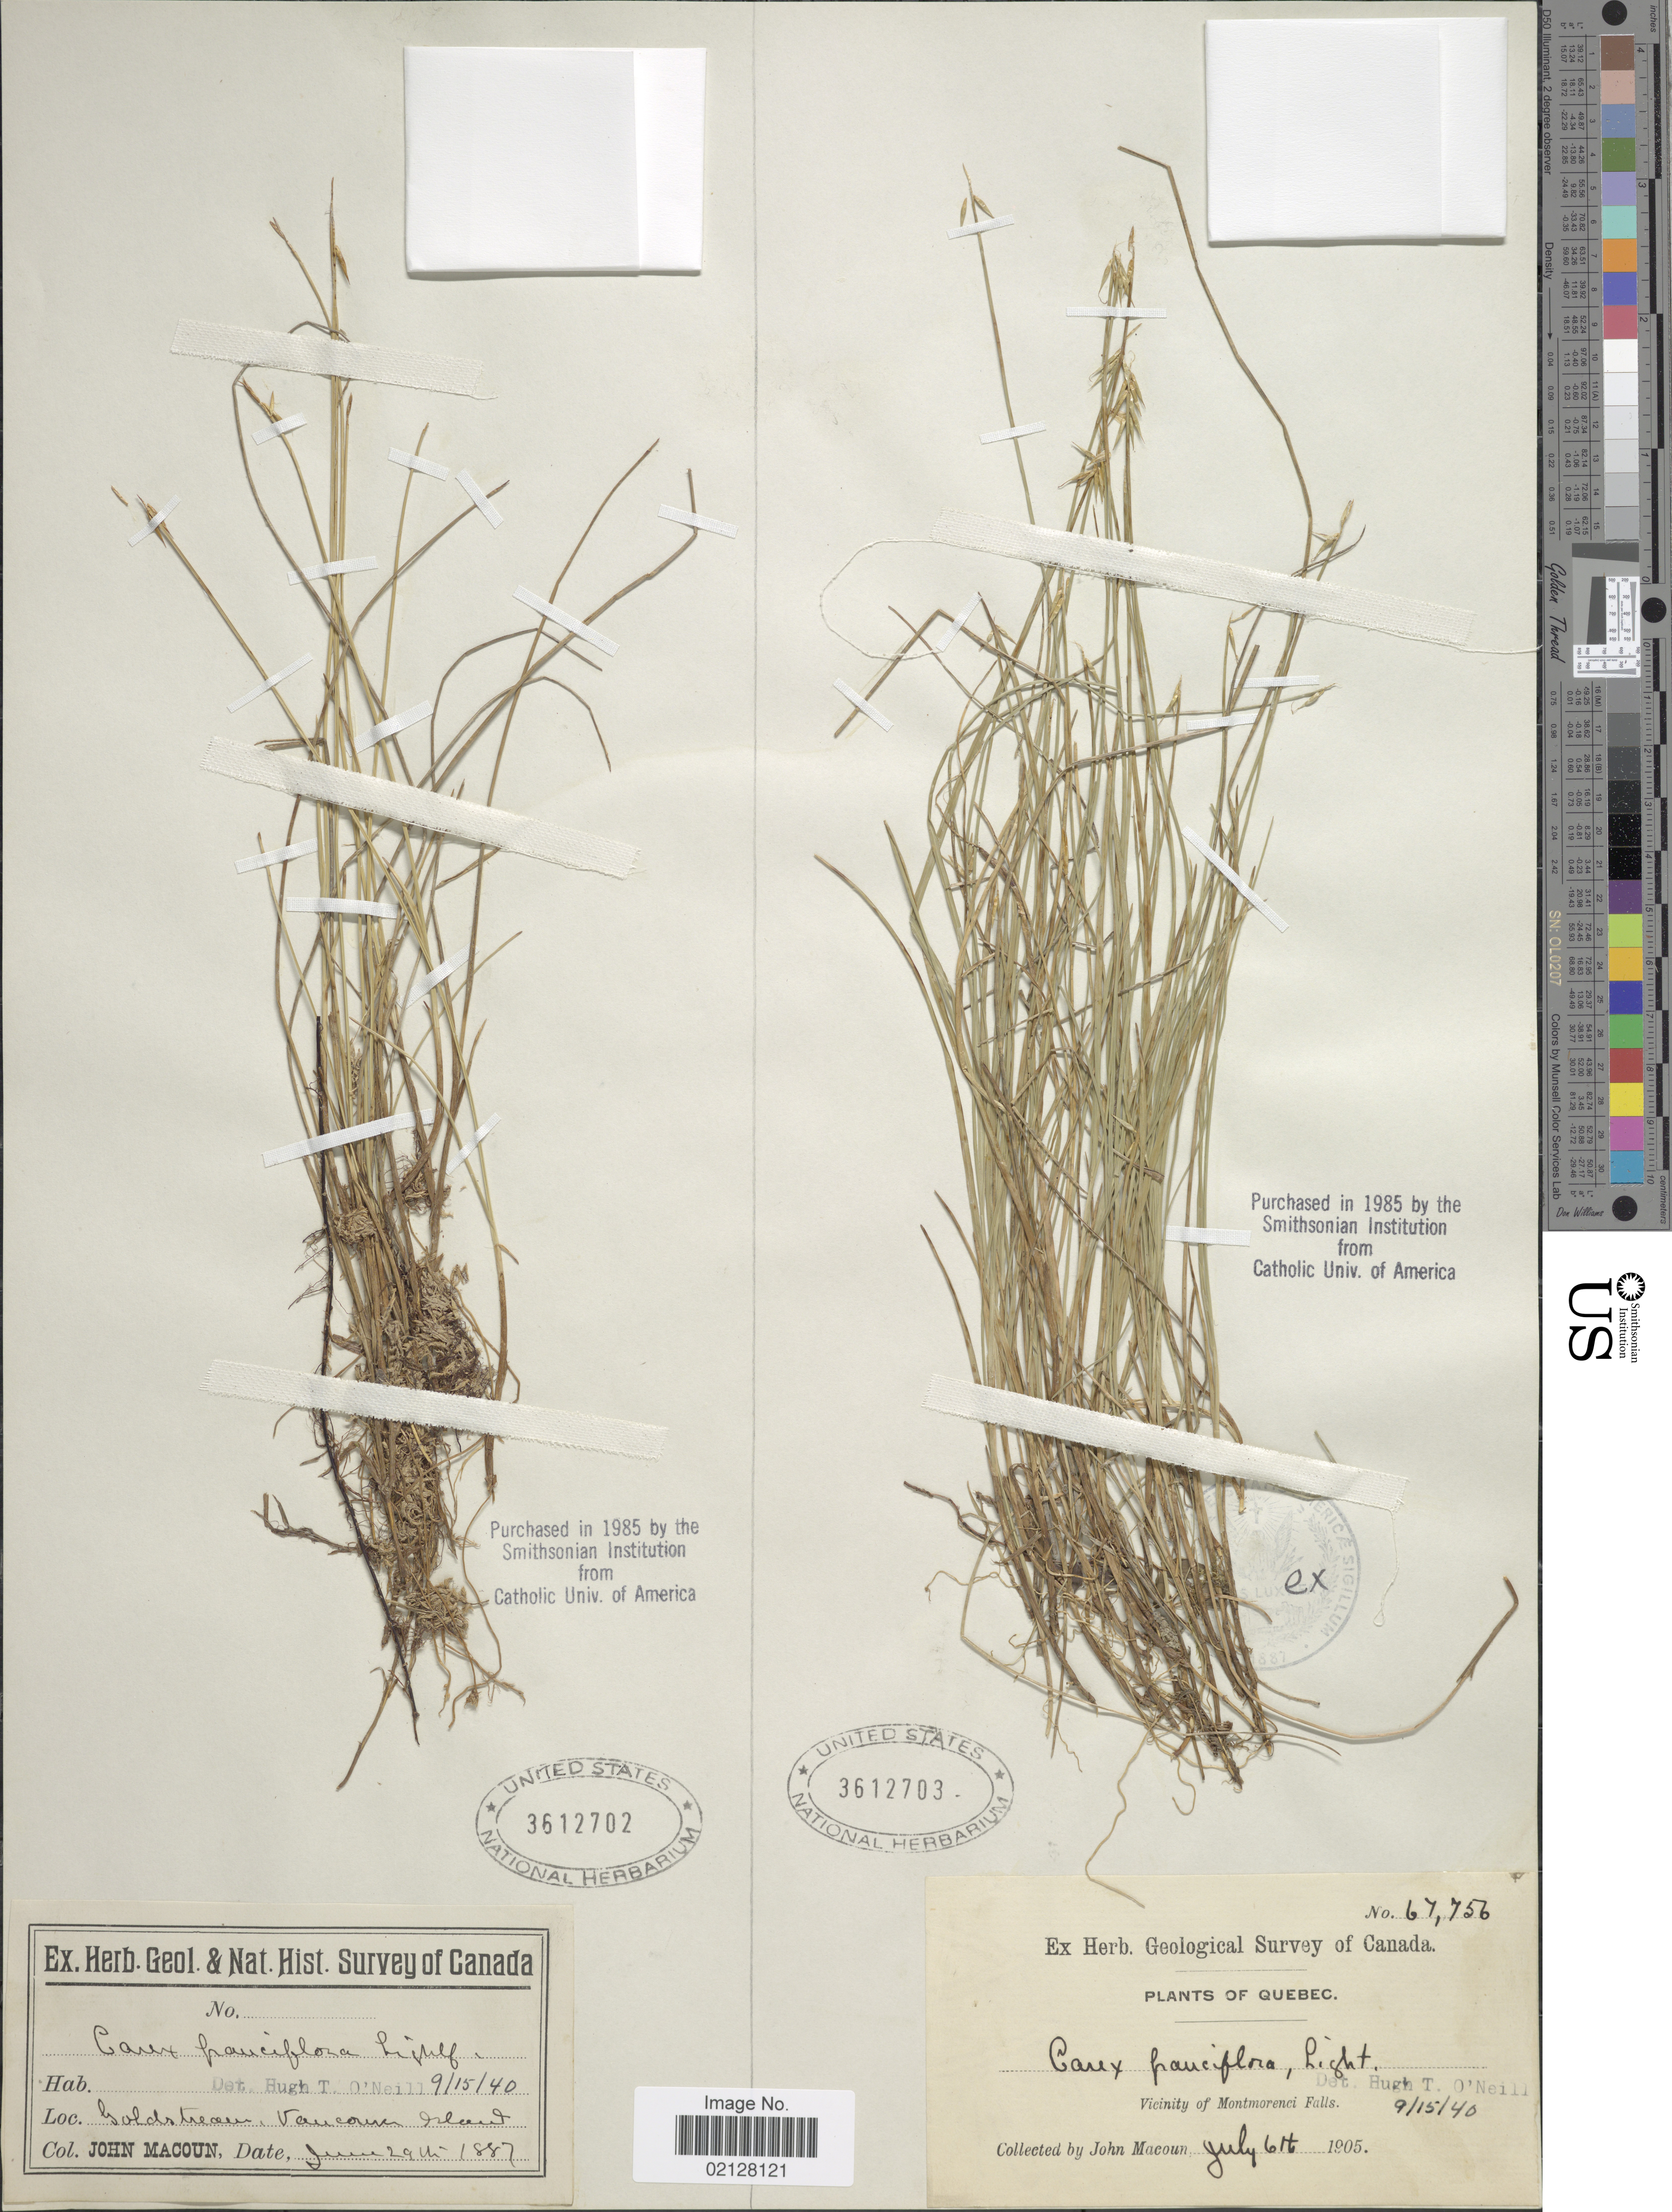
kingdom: Plantae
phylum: Tracheophyta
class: Liliopsida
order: Poales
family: Cyperaceae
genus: Carex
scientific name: Carex pauciflora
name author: Lightf.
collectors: J. Macoun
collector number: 67756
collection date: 1905-07-06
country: Canada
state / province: Quebec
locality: Vicinity of Montmorenci Falls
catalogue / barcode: US 3612703-2